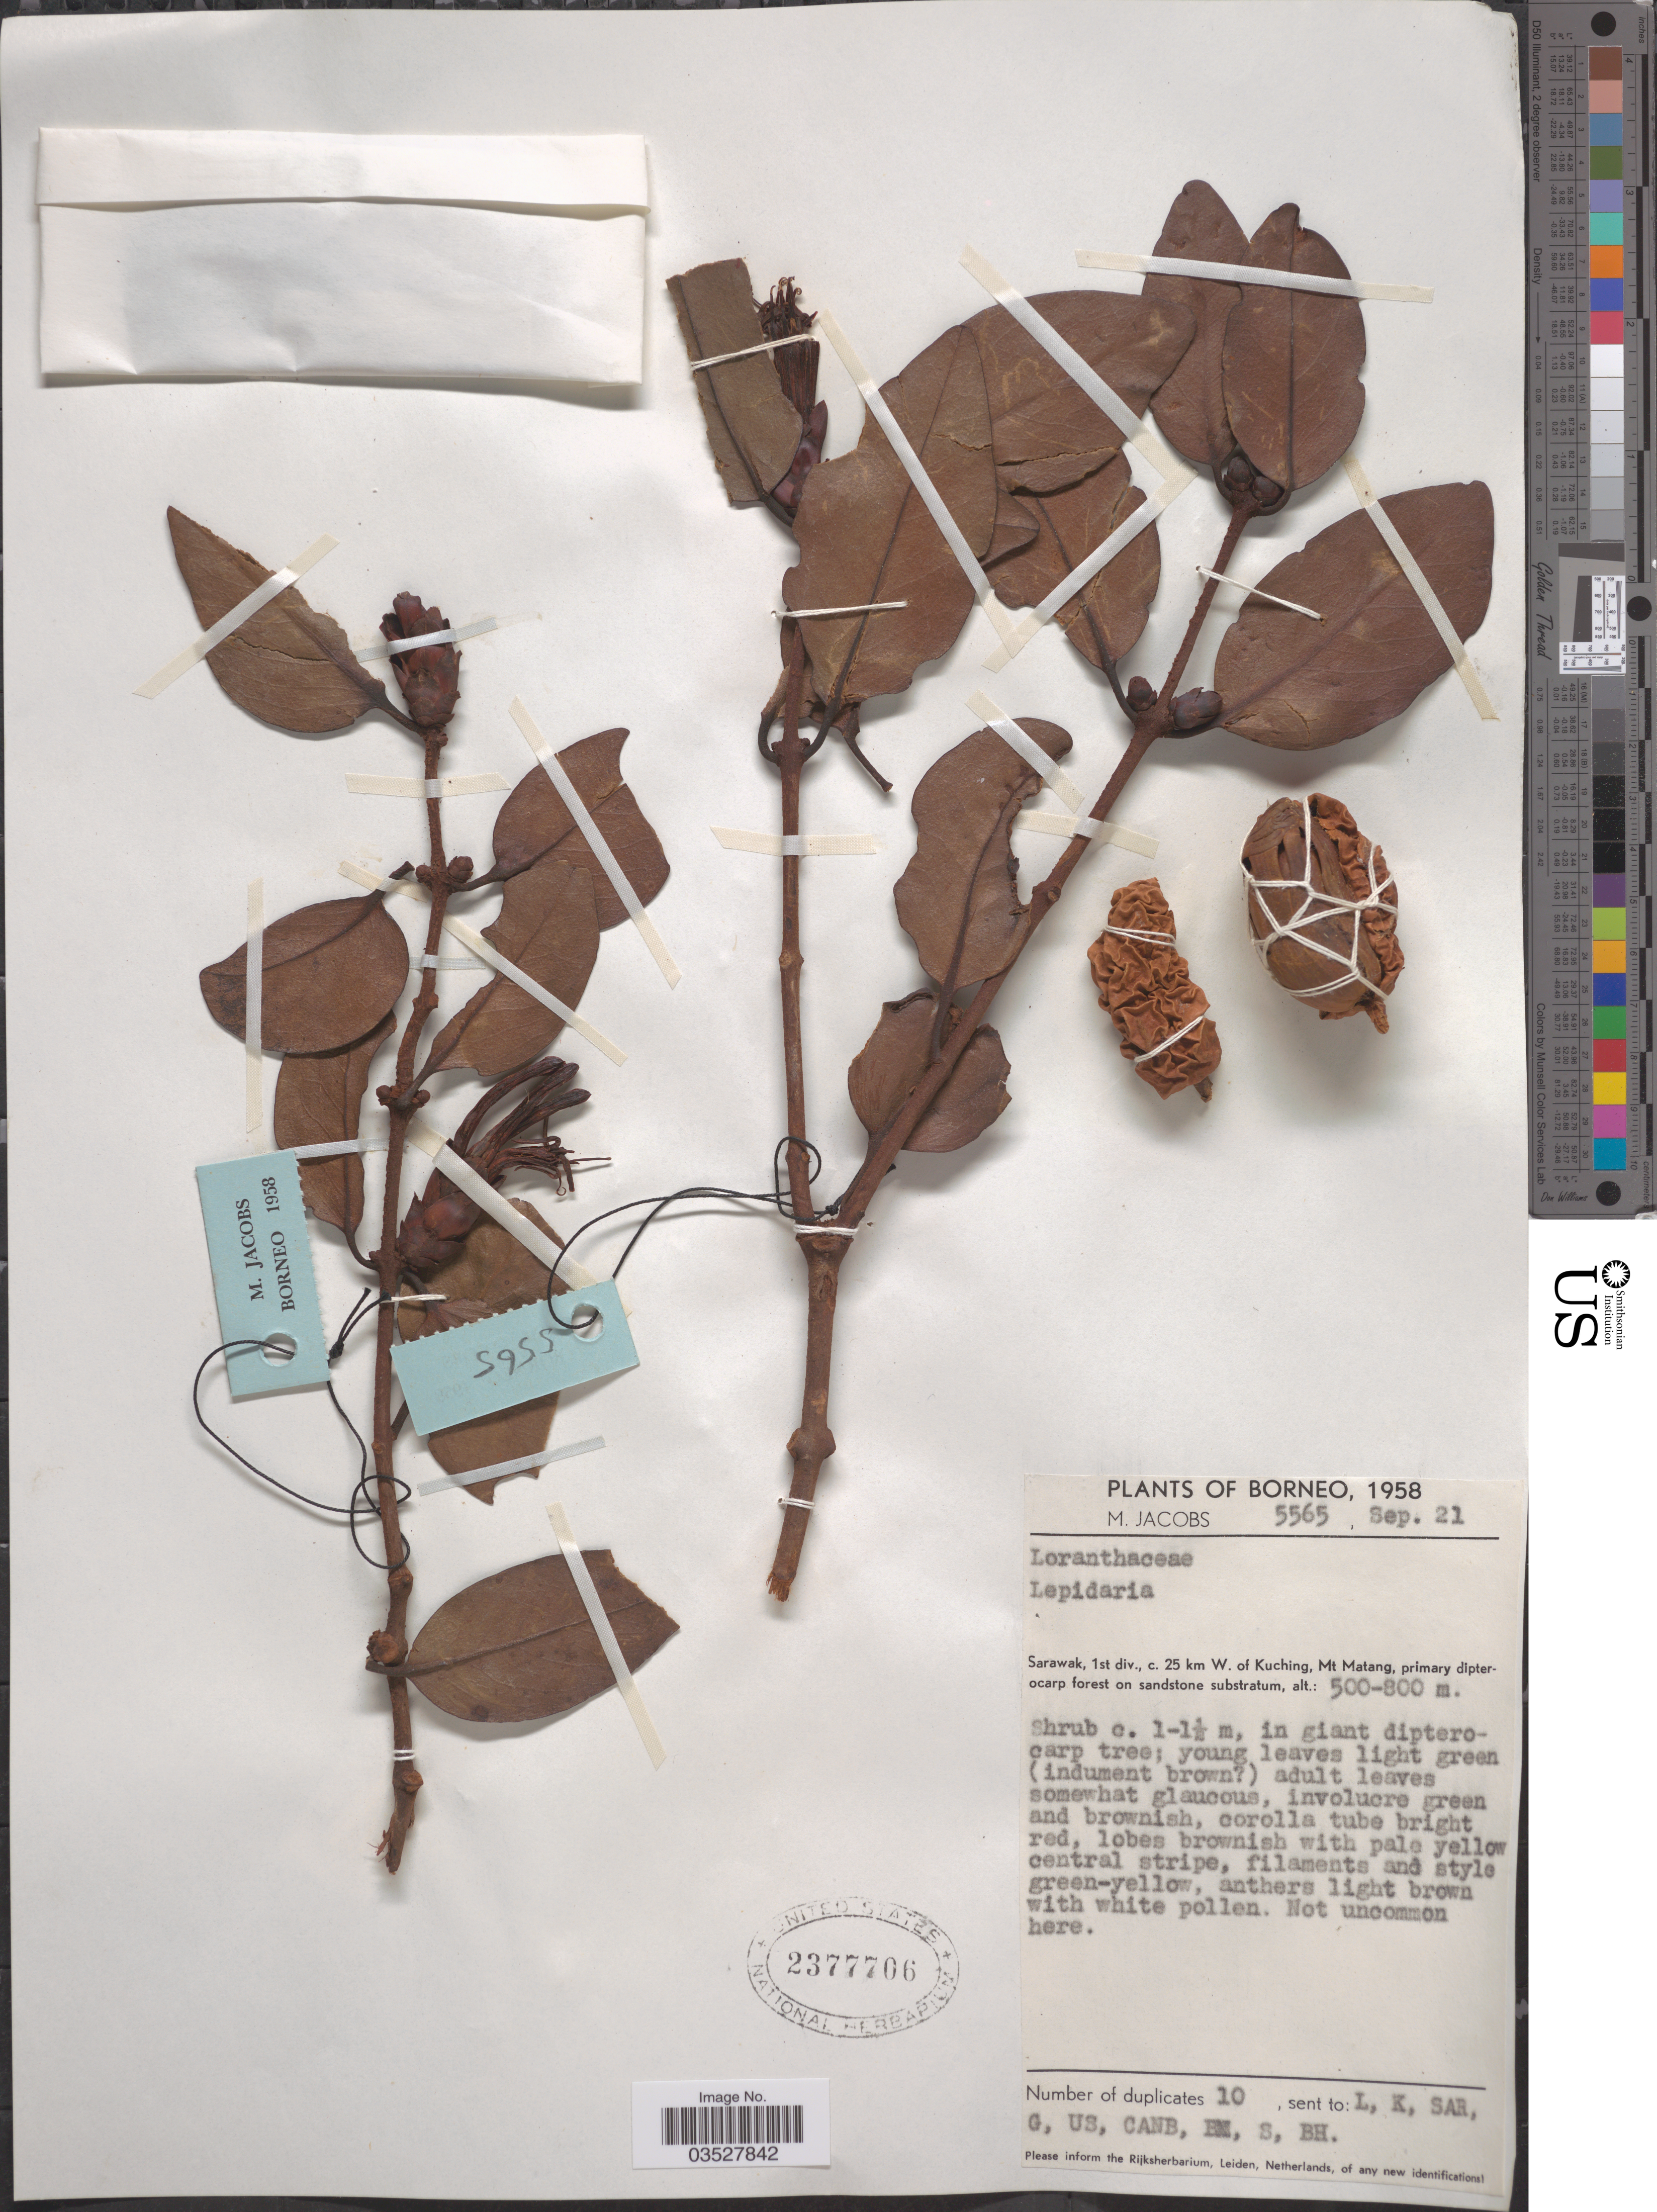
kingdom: Plantae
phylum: Tracheophyta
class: Magnoliopsida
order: Santalales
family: Loranthaceae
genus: Lepidaria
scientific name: Lepidaria vaginata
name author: Tiegh.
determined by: Barlow, B.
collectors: M. Jacobs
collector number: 5565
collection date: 1958-09-21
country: Malaysia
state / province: Sarawak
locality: Borneo. Sarawak, 1st div., c. 25 km W. of Kuching, Mt Matang.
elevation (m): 500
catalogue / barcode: US 2377706